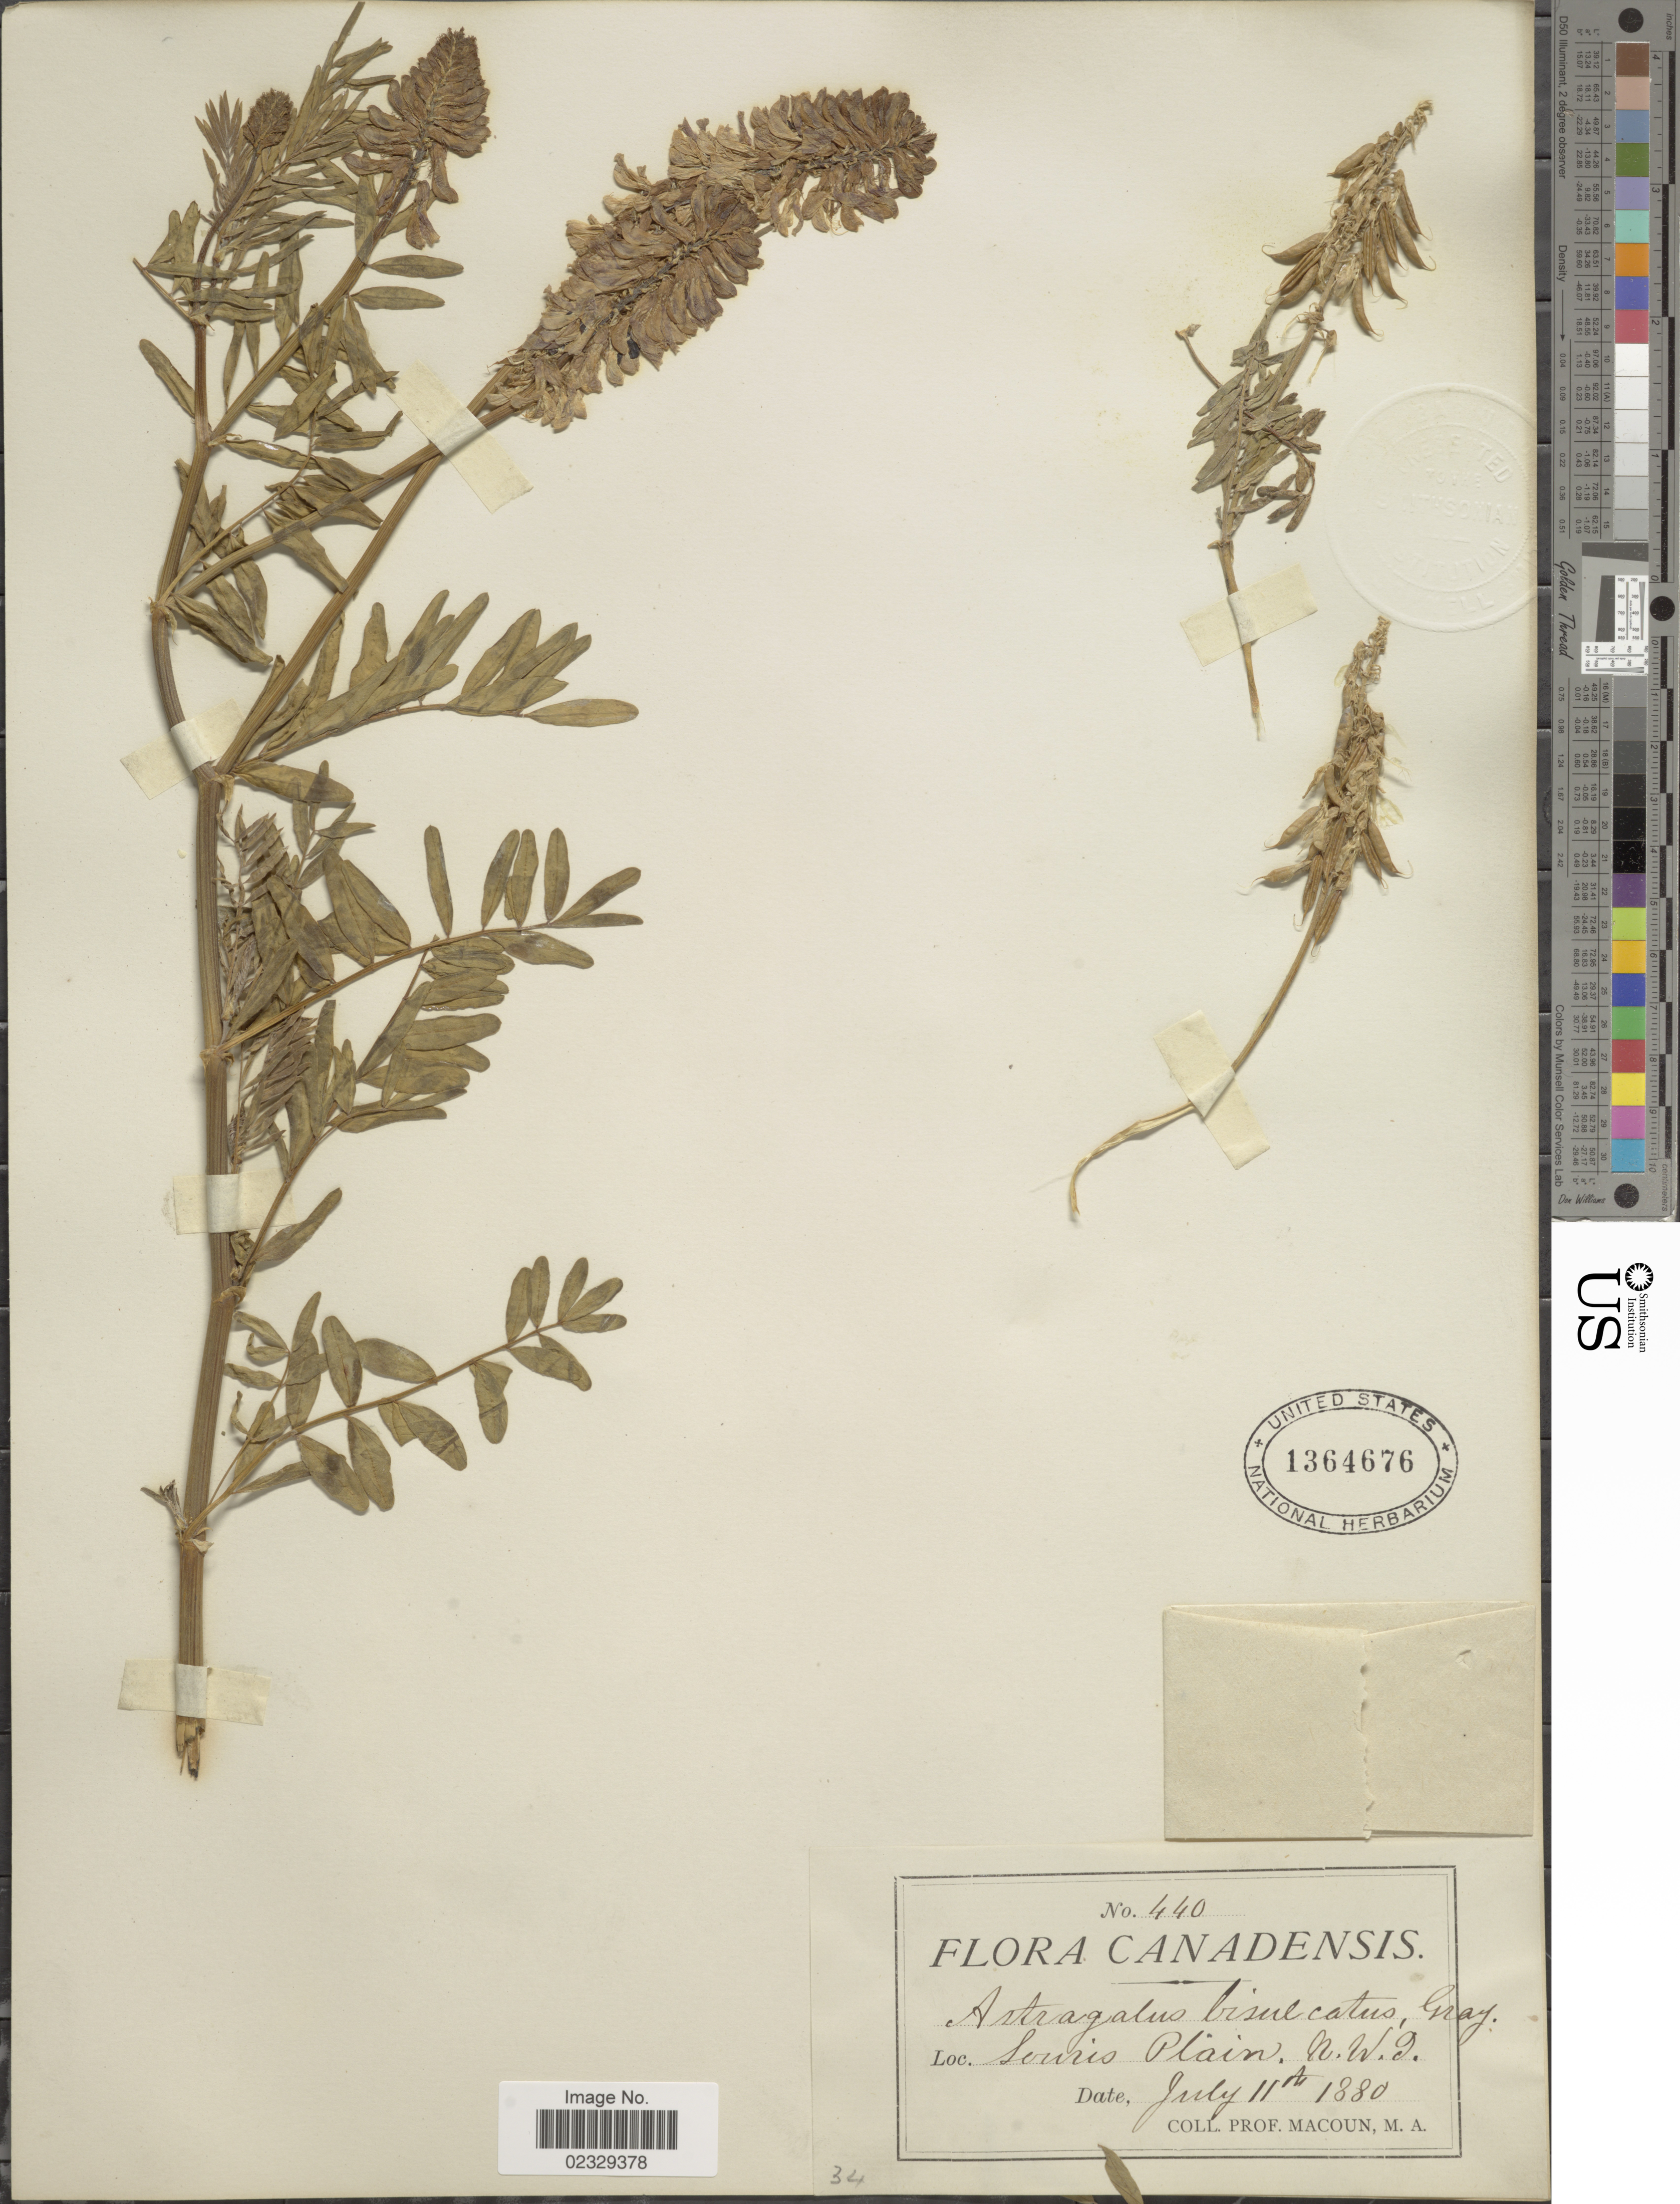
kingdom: Plantae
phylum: Tracheophyta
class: Magnoliopsida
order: Fabales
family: Fabaceae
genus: Astragalus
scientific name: Astragalus bisulcatus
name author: (Hook.) A. Gray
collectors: M. Macoun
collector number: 440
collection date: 1880-07-11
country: Canada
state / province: Northwest Territories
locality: Souris Plain, N. W. T.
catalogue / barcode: US 1364676